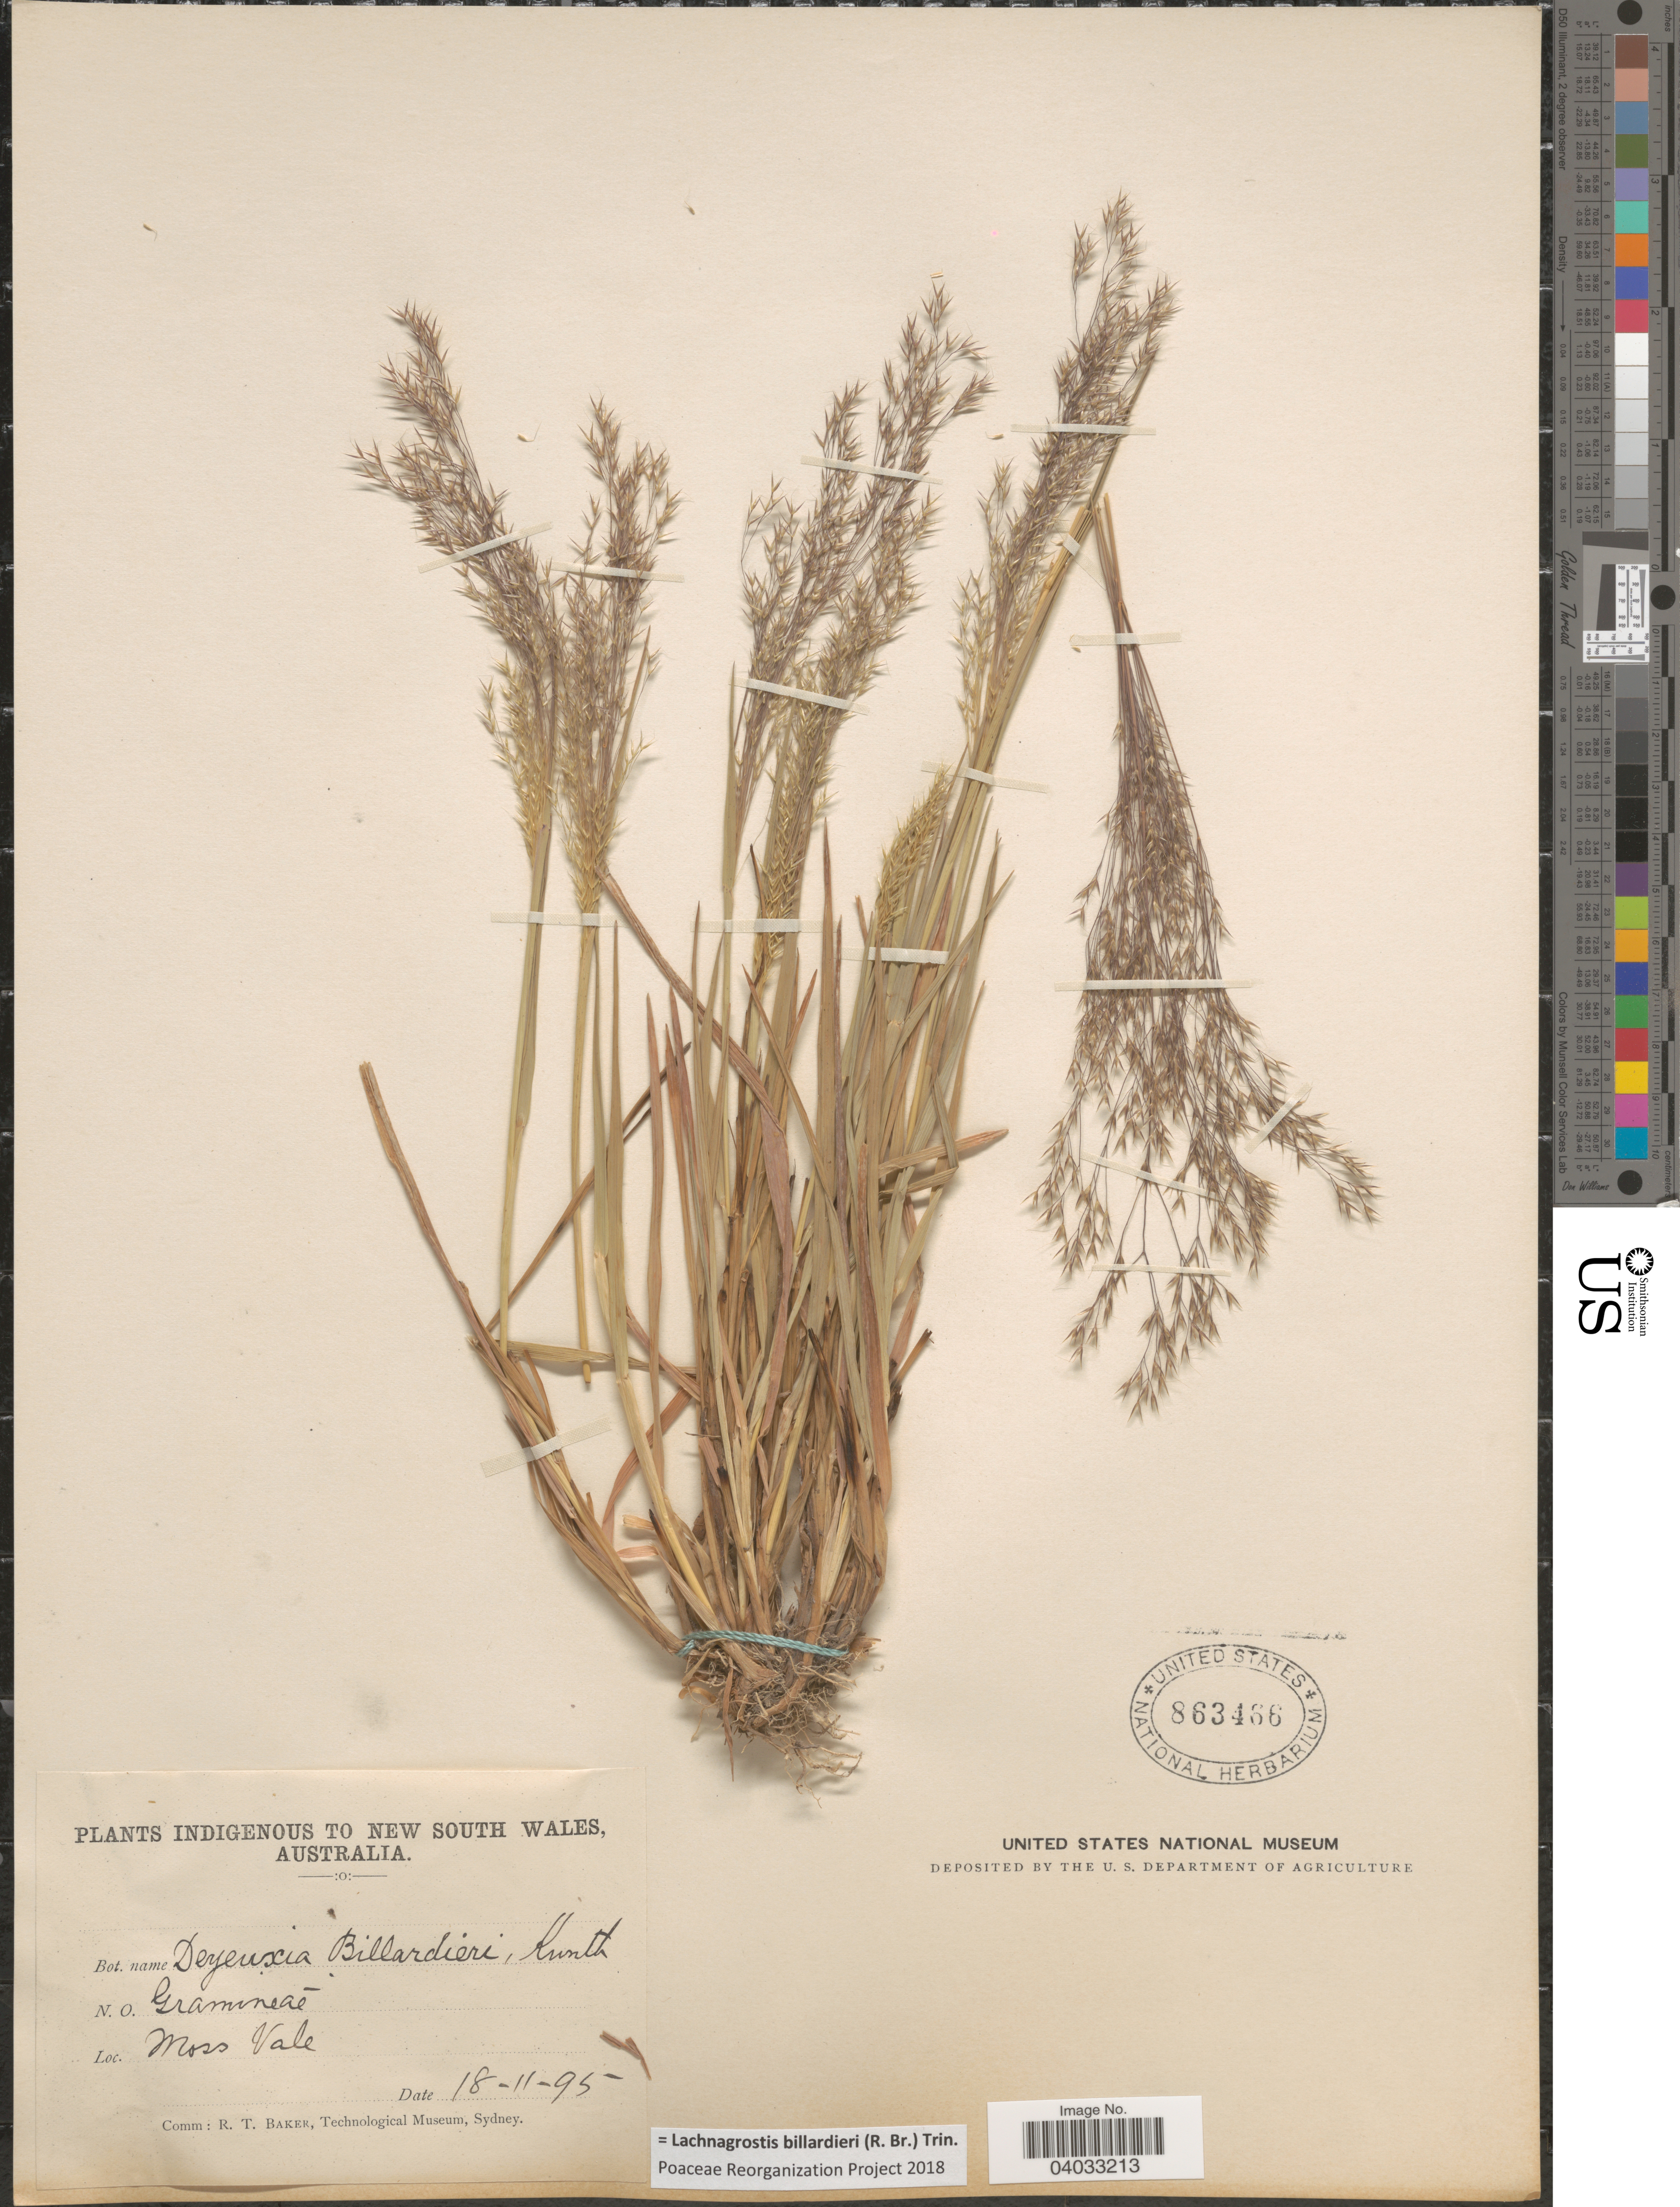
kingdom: Plantae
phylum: Tracheophyta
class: Liliopsida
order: Poales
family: Poaceae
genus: Lachnagrostis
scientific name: Lachnagrostis billardieri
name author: (R. Br.) Trin.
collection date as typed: Transcribed d/m/y: 18/11/95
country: Australia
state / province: New South Wales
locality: Moss Vale.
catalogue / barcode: US 863466